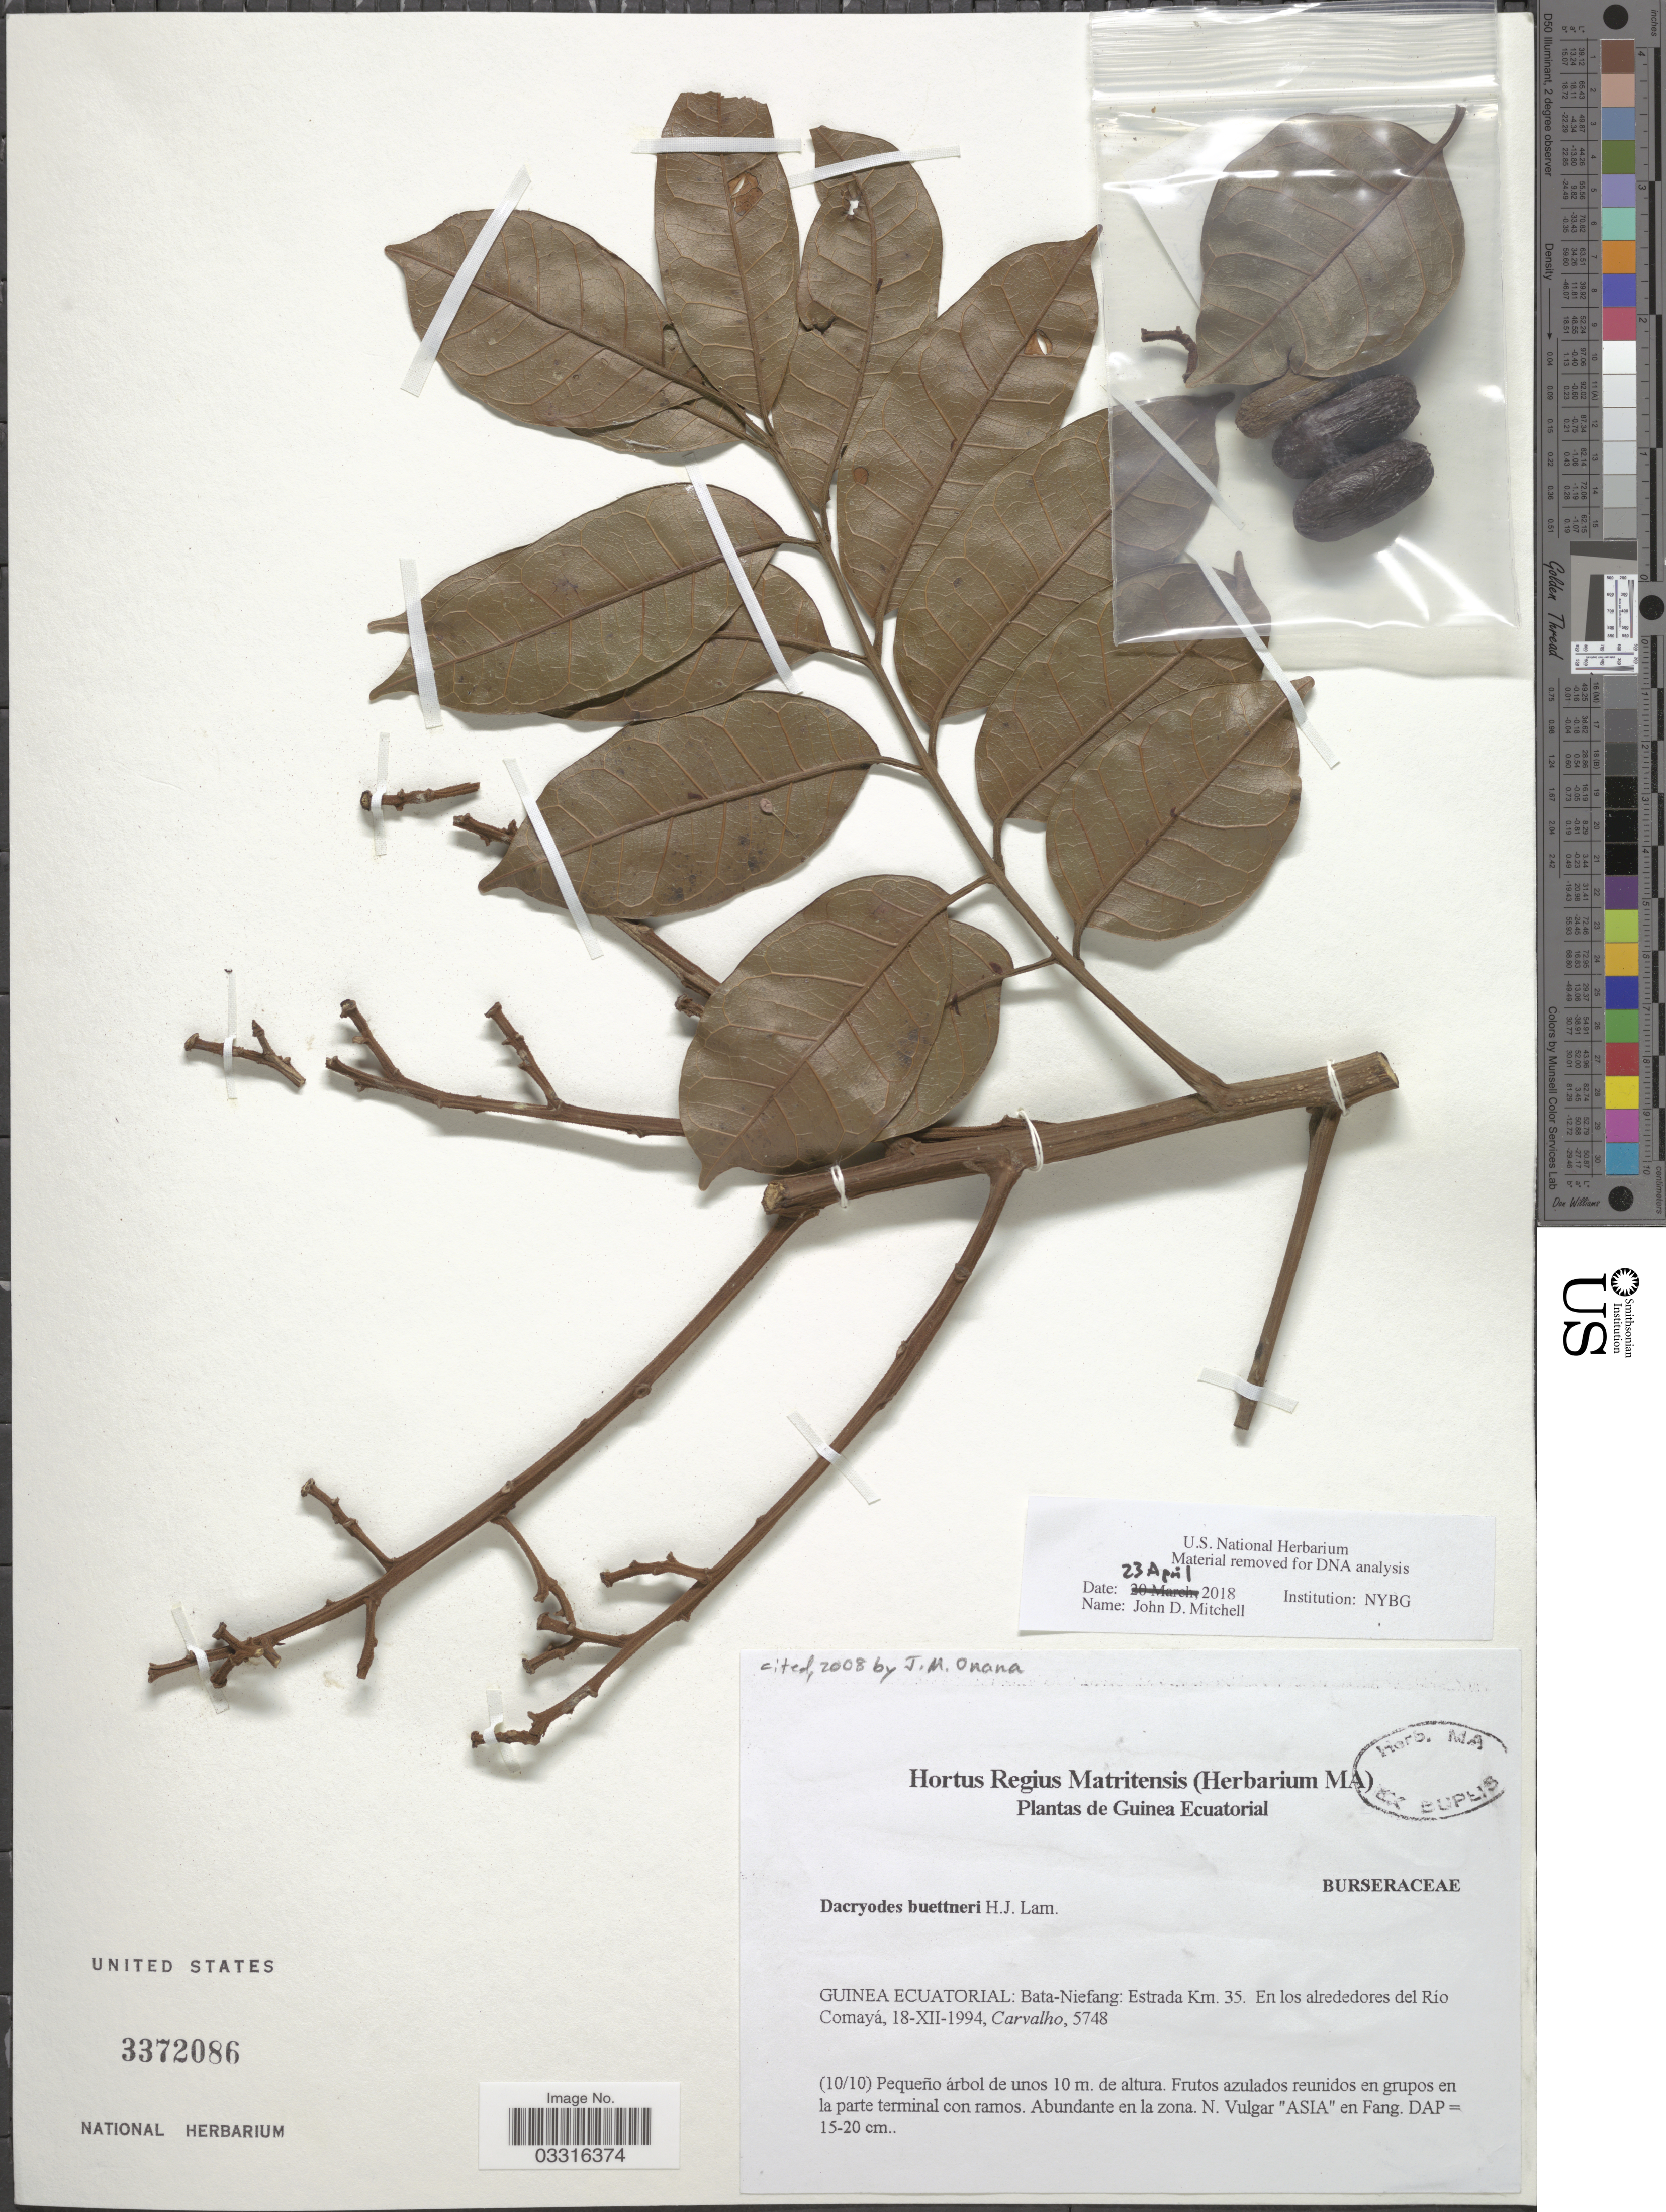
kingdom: Plantae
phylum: Tracheophyta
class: Magnoliopsida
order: Sapindales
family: Burseraceae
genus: Dacryodes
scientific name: Dacryodes buettneri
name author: (Engl.) H.J. Lam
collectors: Carvalho, --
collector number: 5748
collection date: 1994-12-18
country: Equatorial Guinea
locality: Guinea Ecuatorial: Bata-Niefang: Estrada Km. 35. En los alrededores del Rio Comayá.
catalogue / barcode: US 3372086